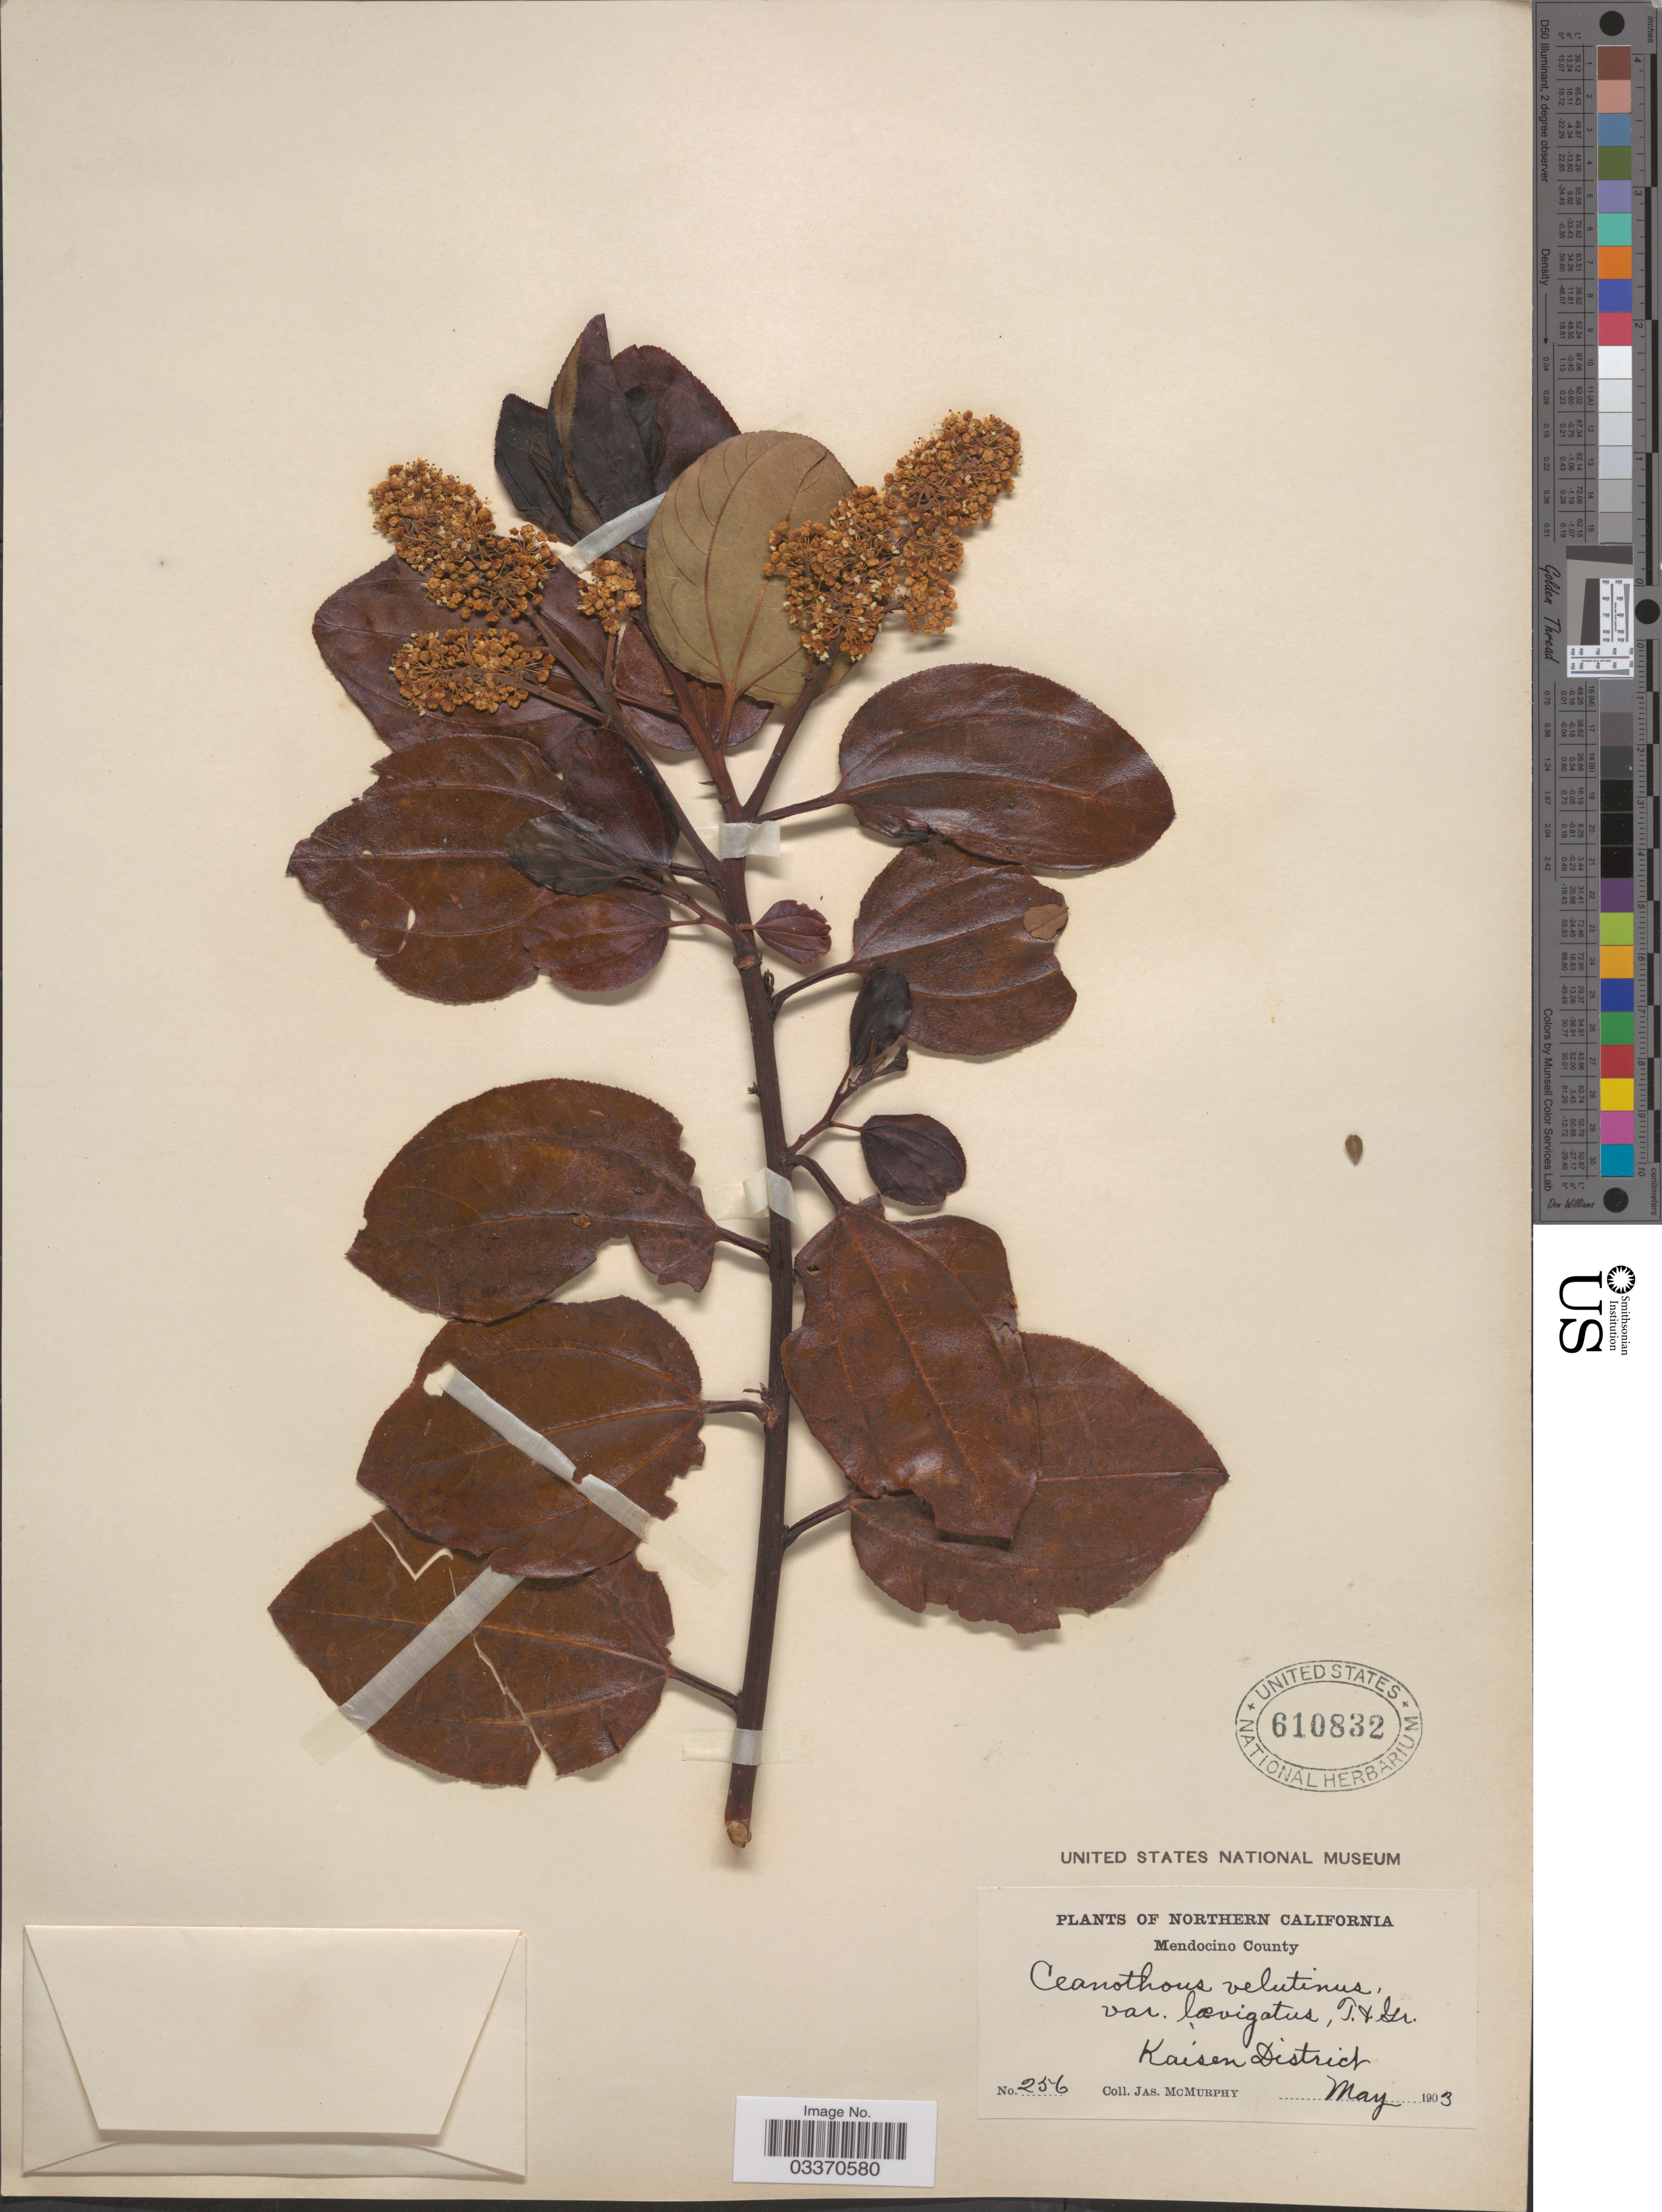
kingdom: Plantae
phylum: Tracheophyta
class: Magnoliopsida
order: Rosales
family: Rhamnaceae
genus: Ceanothus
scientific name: Ceanothus velutinus var. laevigatus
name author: Torr. & A. Gray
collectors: J. McMurphy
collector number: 256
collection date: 1903-05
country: United States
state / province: California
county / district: Mendocino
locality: Northern California. Mendocino County. Kaisen District.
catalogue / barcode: US 610832